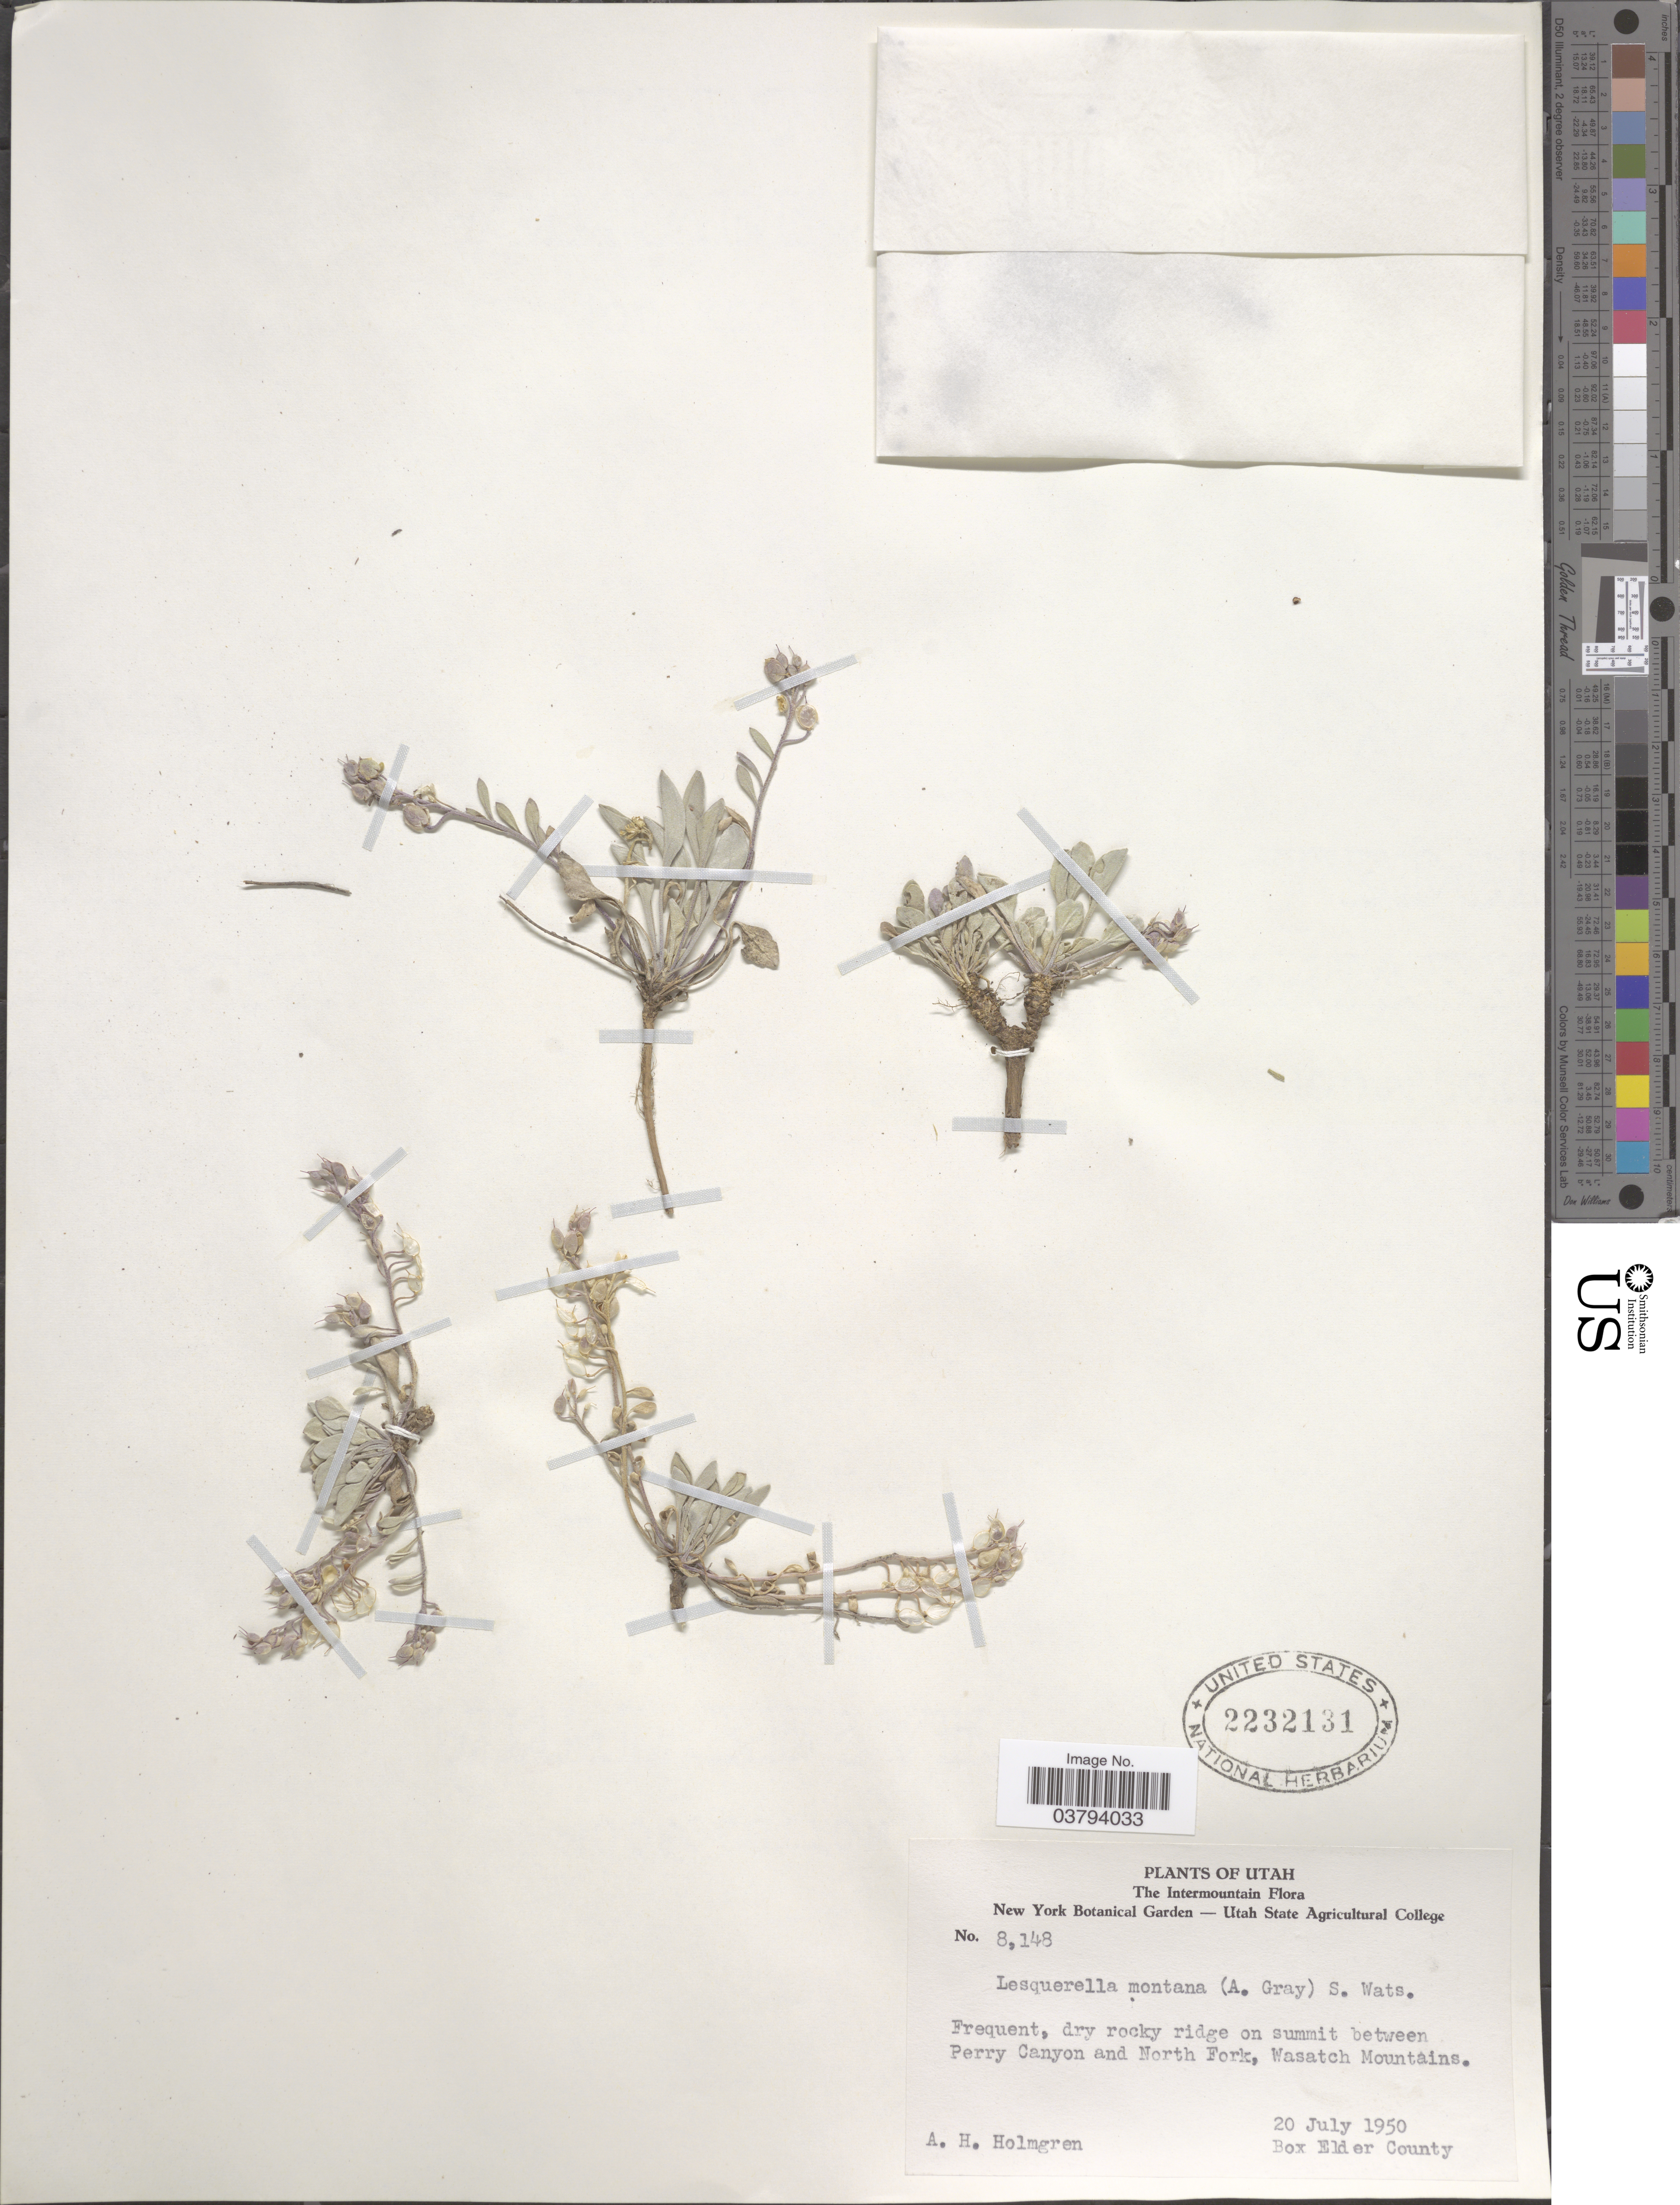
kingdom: Plantae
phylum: Tracheophyta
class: Magnoliopsida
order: Brassicales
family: Brassicaceae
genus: Lesquerella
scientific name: Lesquerella montana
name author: (A. Gray) S. Watson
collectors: A. H. Holmgren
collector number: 8148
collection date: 1950-07-20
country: United States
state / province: Utah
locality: The Intermountain. Dry rocky ridge on summit between Perry Canyon and North Fork, Wasatch Mountains. Box Elder County.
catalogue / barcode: US 2232131